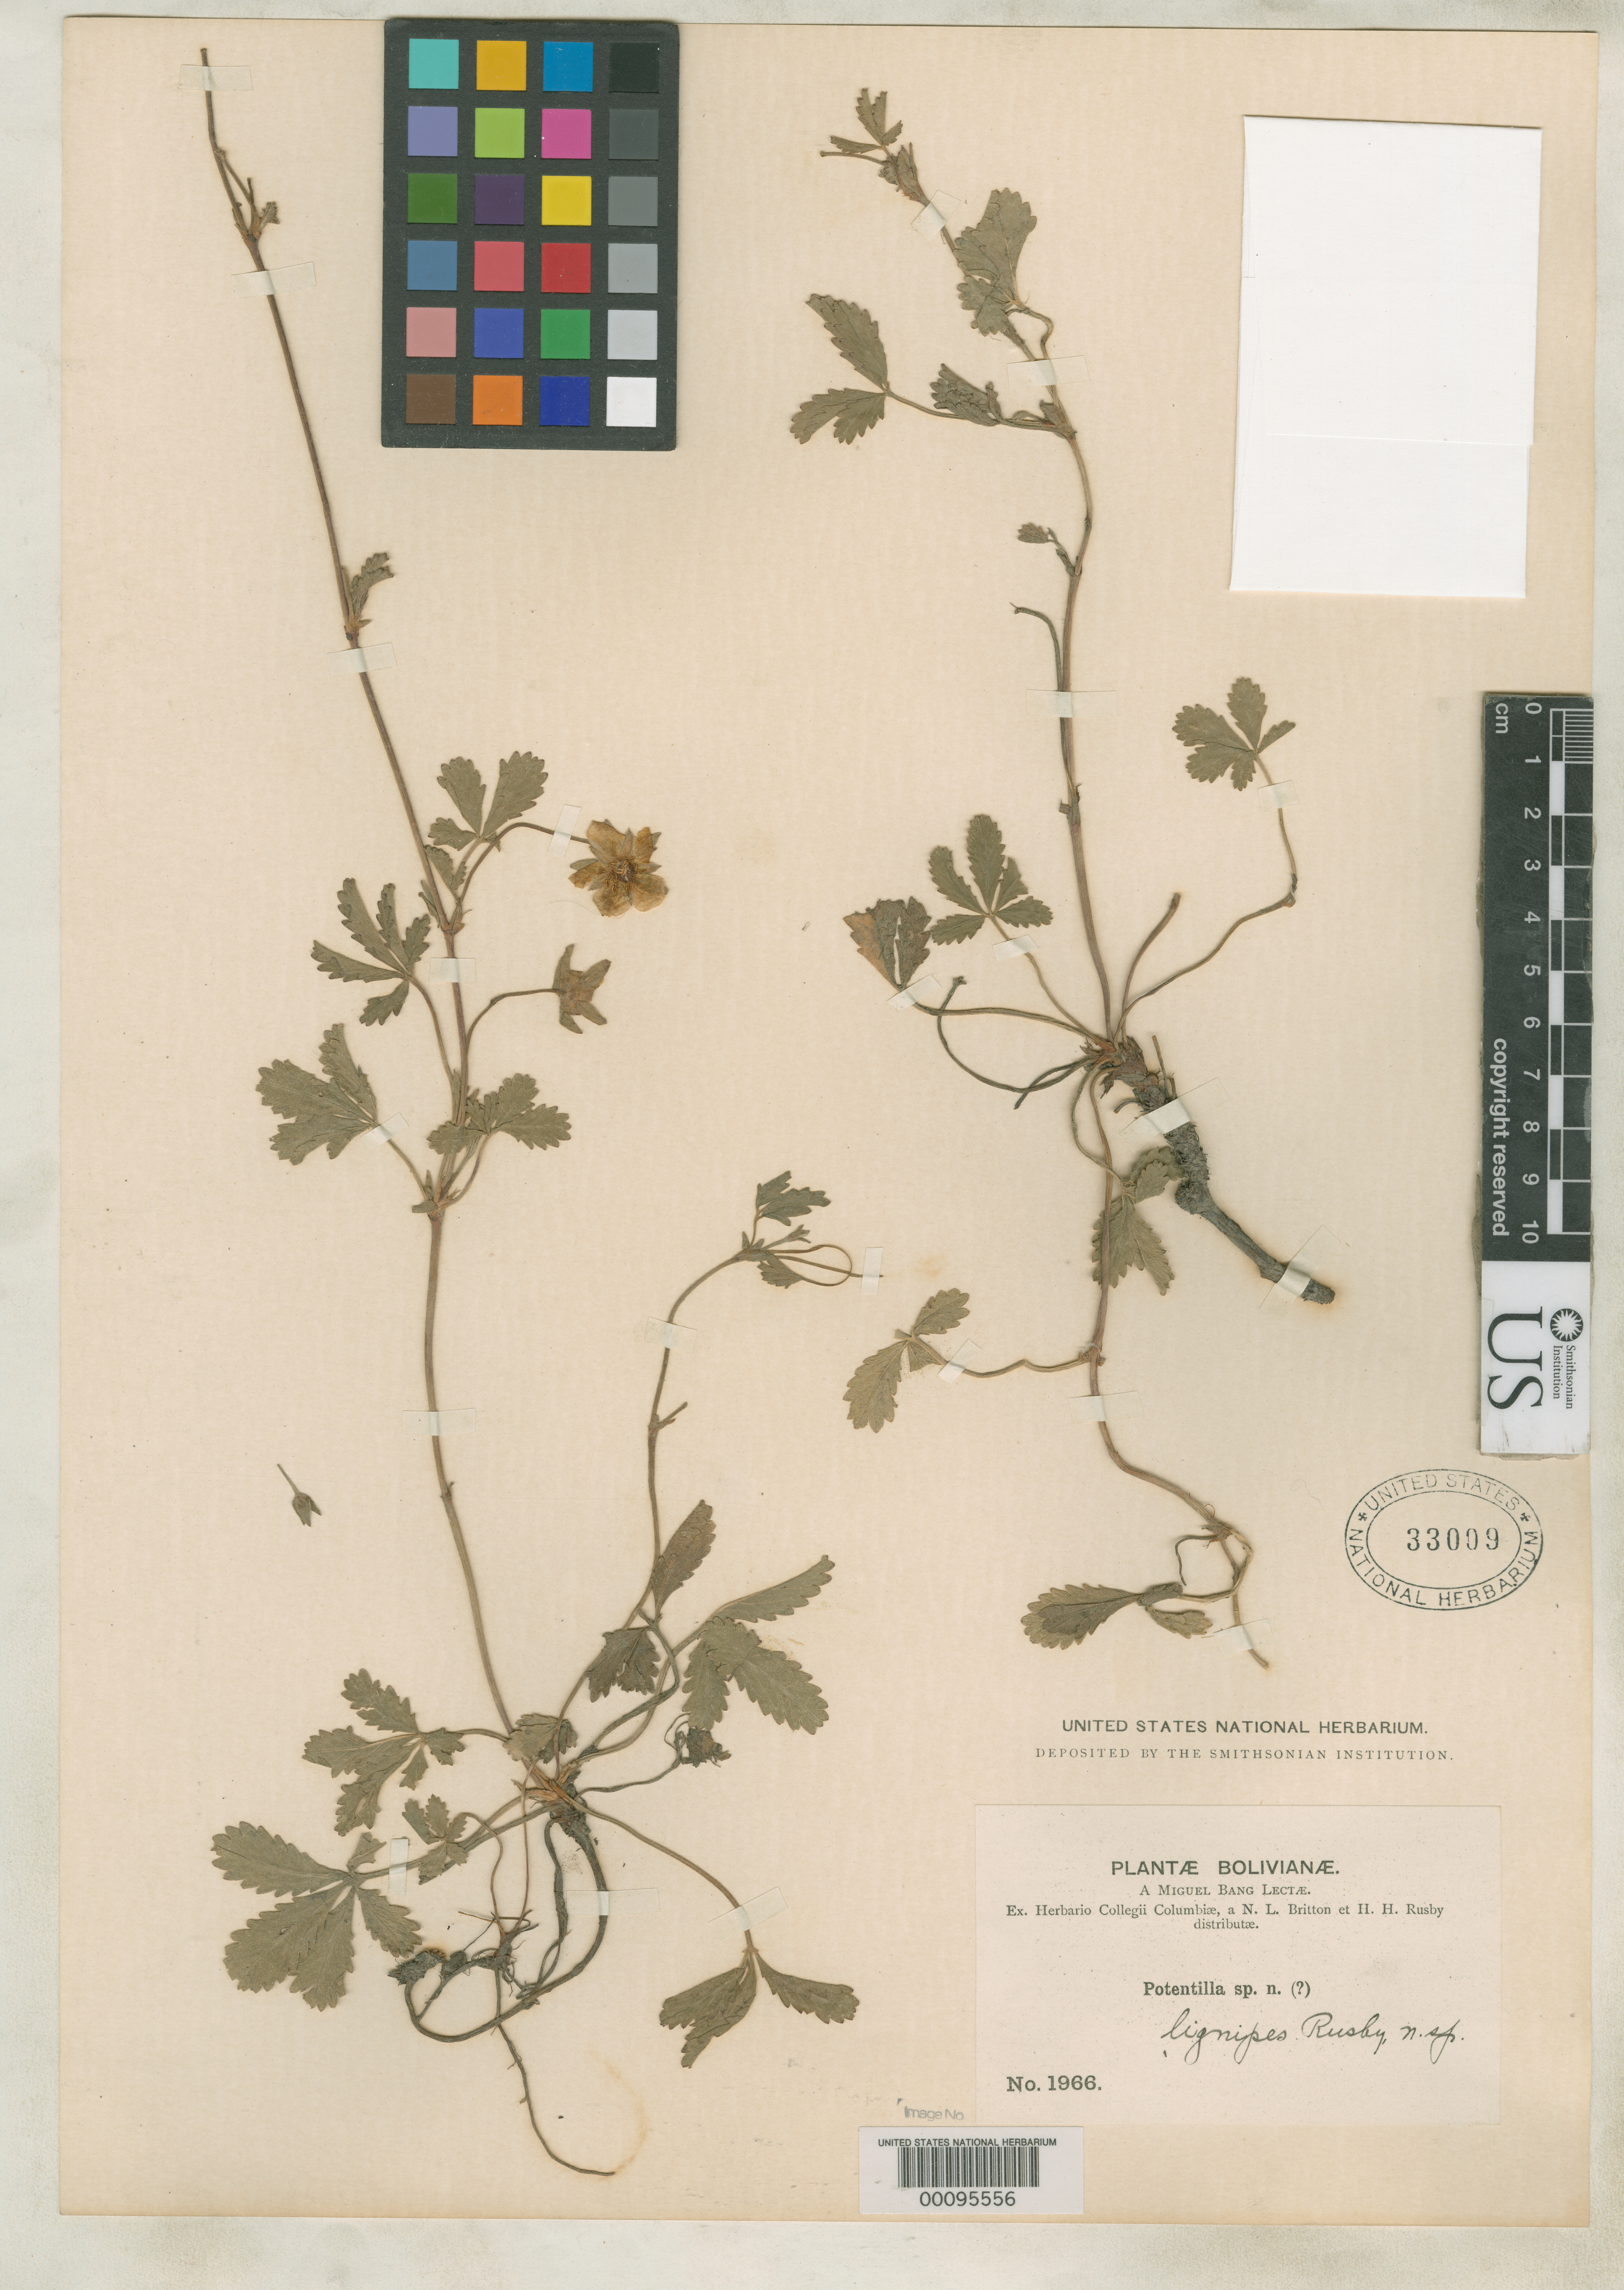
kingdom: Plantae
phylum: Tracheophyta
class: Magnoliopsida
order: Rosales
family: Rosaceae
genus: Potentilla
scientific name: Potentilla lignipes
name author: Rusby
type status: Isotype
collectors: M. Bang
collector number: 1966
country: Bolivia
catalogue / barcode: US 33099